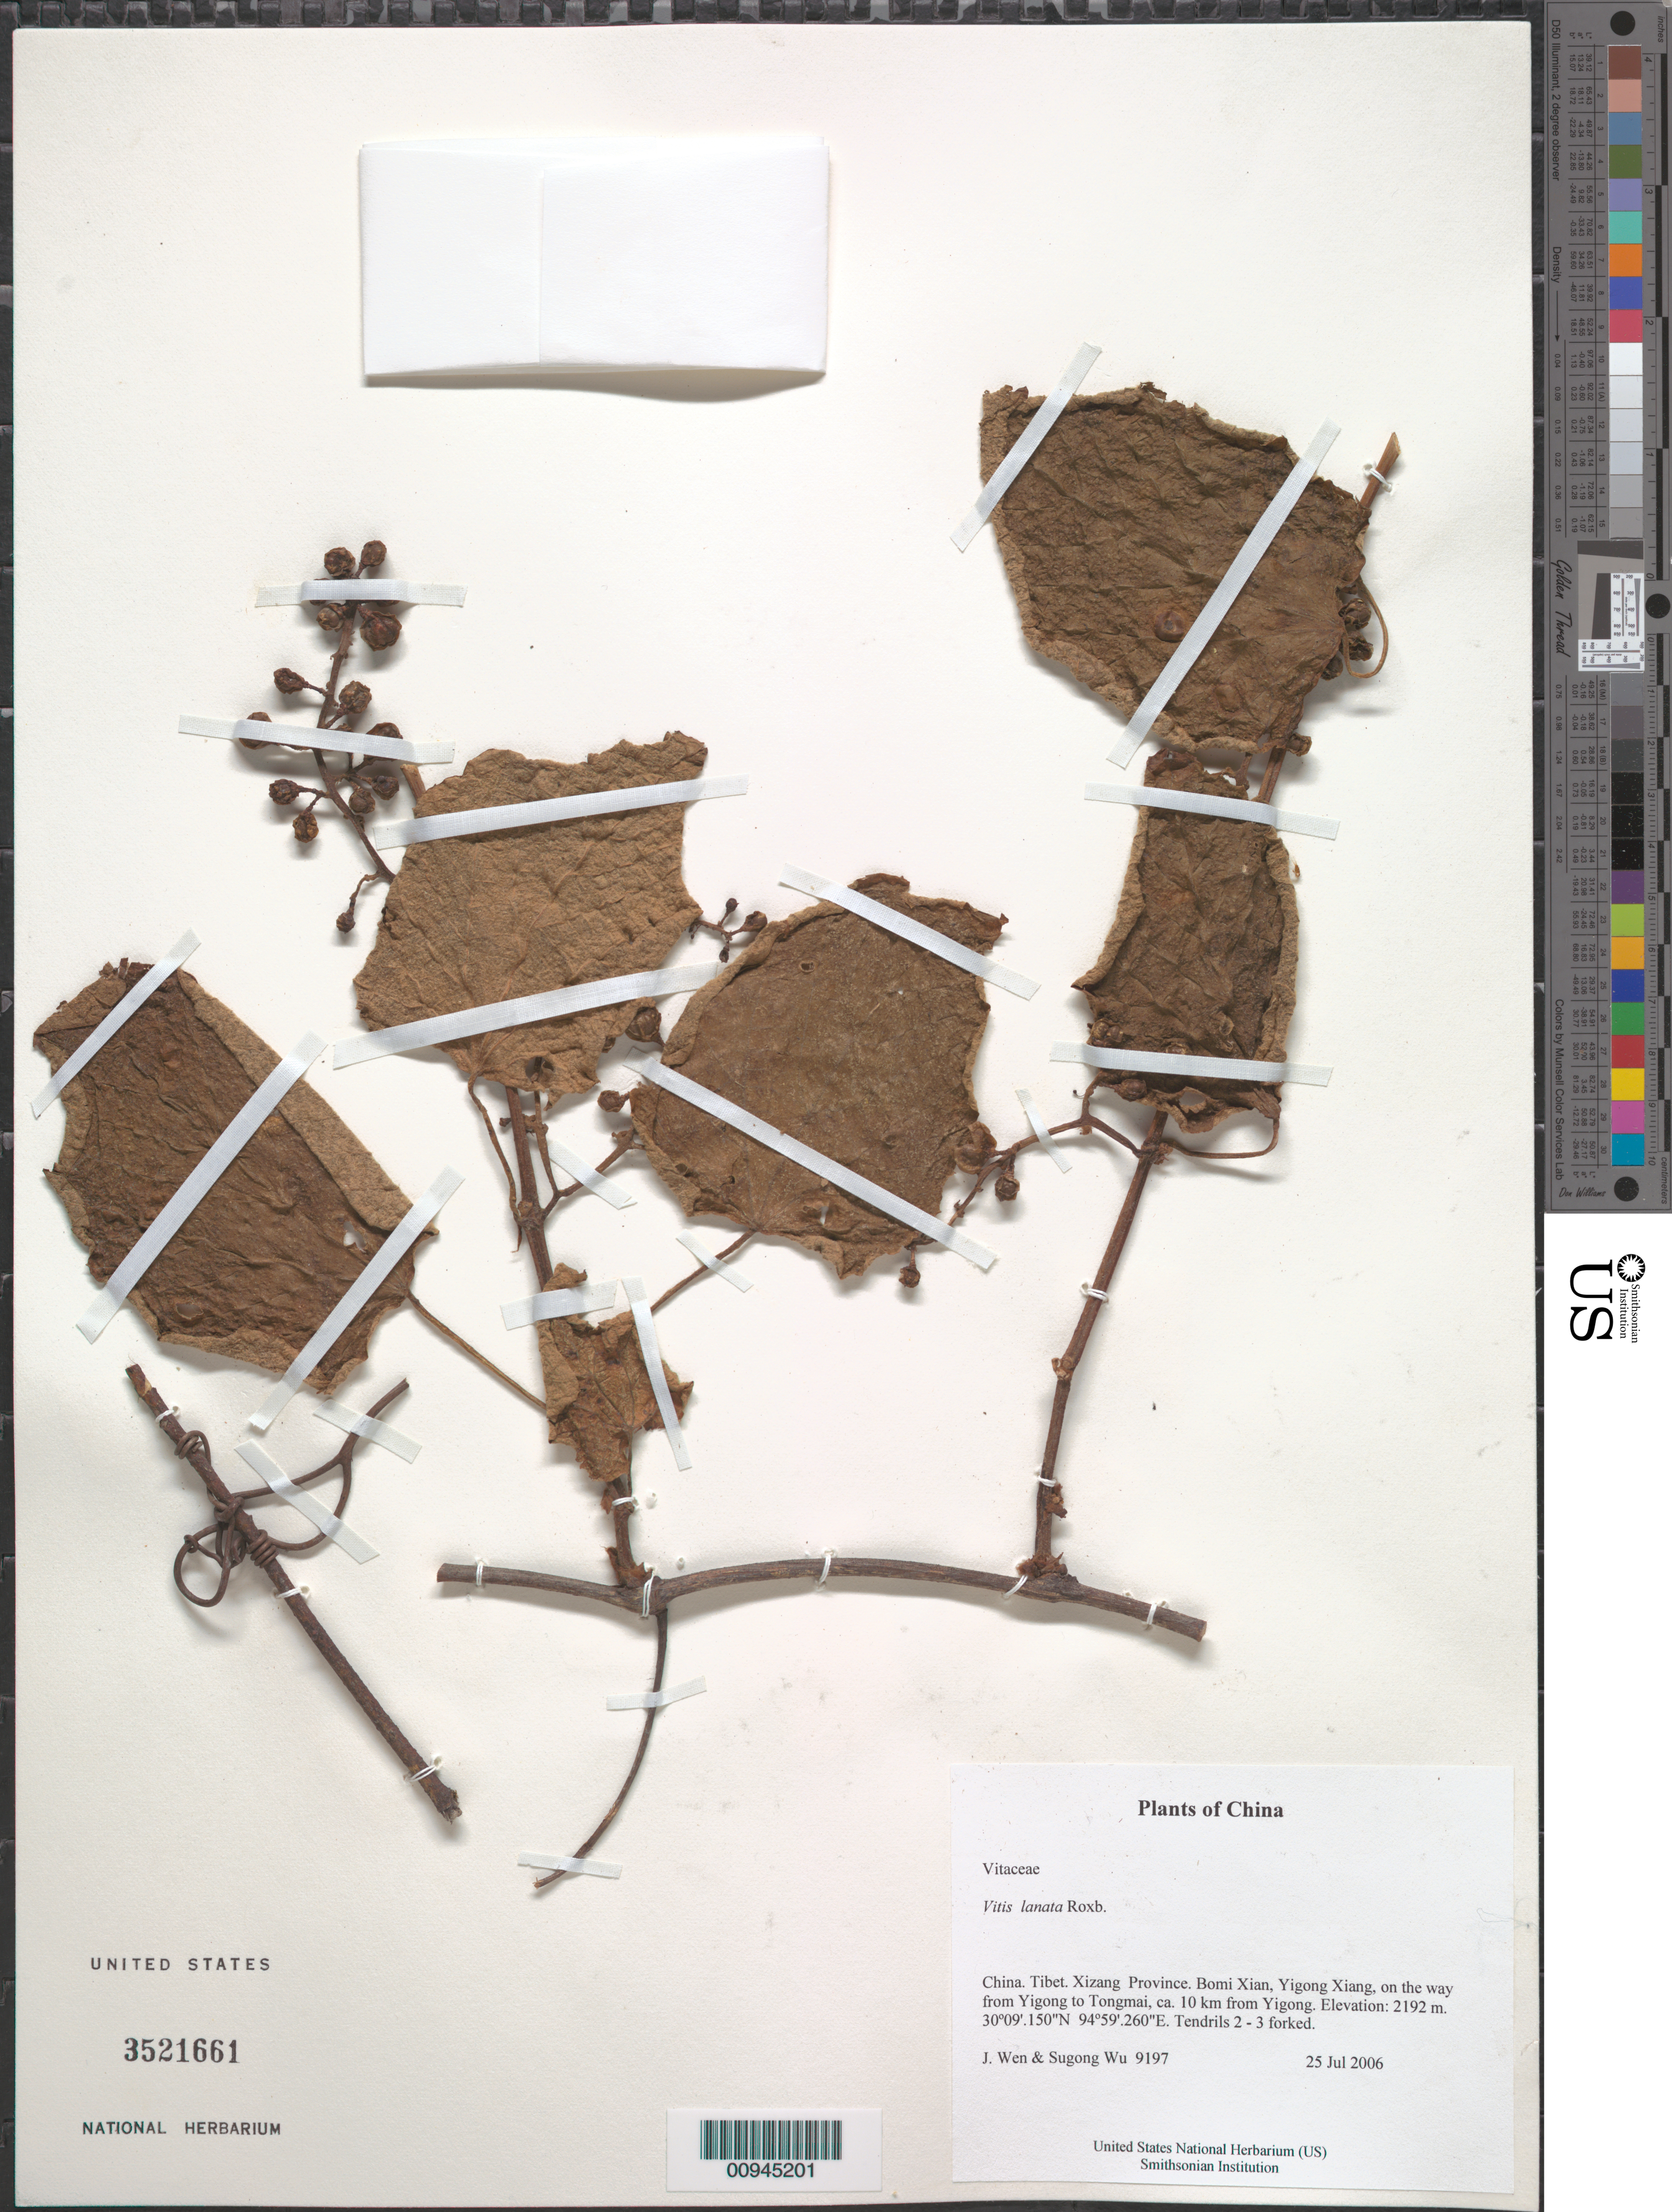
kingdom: Plantae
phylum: Tracheophyta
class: Magnoliopsida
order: Vitales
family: Vitaceae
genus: Vitis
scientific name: Vitis lanata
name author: Roxb.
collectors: J. Wen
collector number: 9197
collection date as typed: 25 Jul 2006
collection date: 2006-07-25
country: China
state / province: Xizang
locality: Xizang Province. Bomi Xian, Yigong Xiang, on the way from Yigong to Tongmai, ca. 10 km from Yigong.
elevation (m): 2192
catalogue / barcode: US 3521661